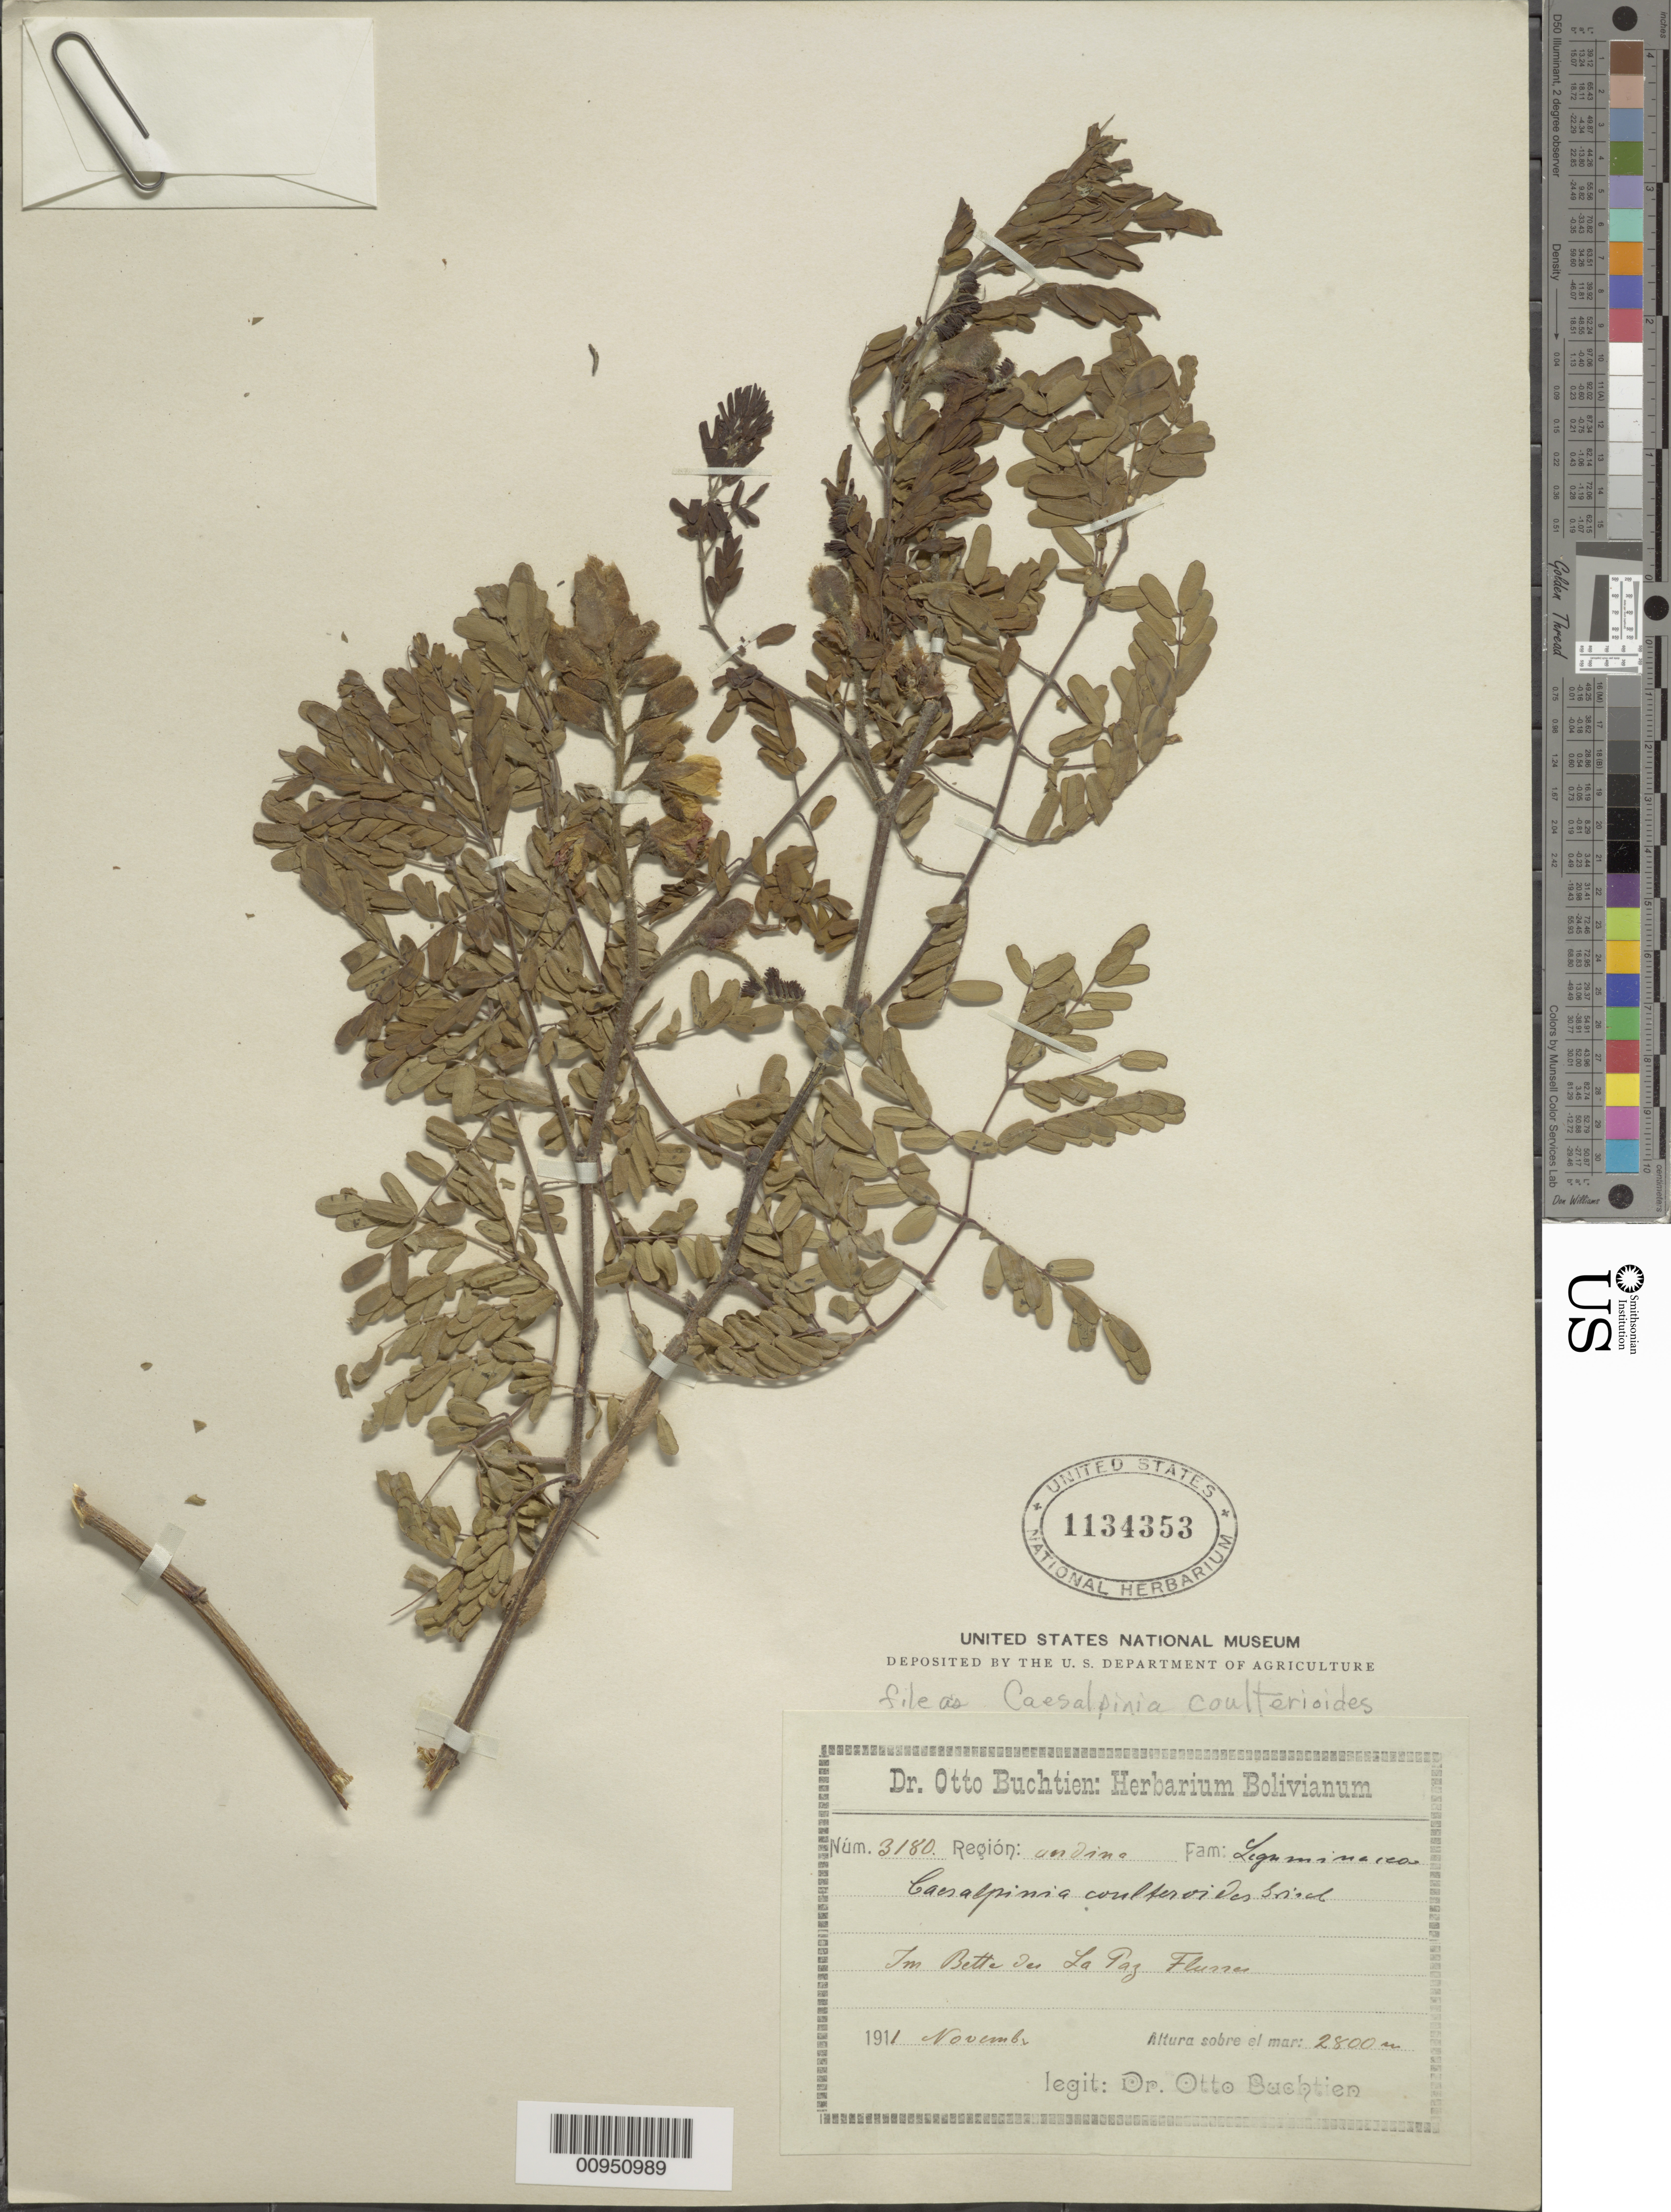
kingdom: Plantae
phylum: Tracheophyta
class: Magnoliopsida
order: Fabales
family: Fabaceae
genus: Erythrostemon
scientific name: Erythrostemon coulterioides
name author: (Griseb.) Gagnon & G.P. Lewis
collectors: O. Buchtien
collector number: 3180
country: Bolivia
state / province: La Paz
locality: Im Bette der La Paz Flume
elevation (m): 2800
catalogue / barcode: US 1134353